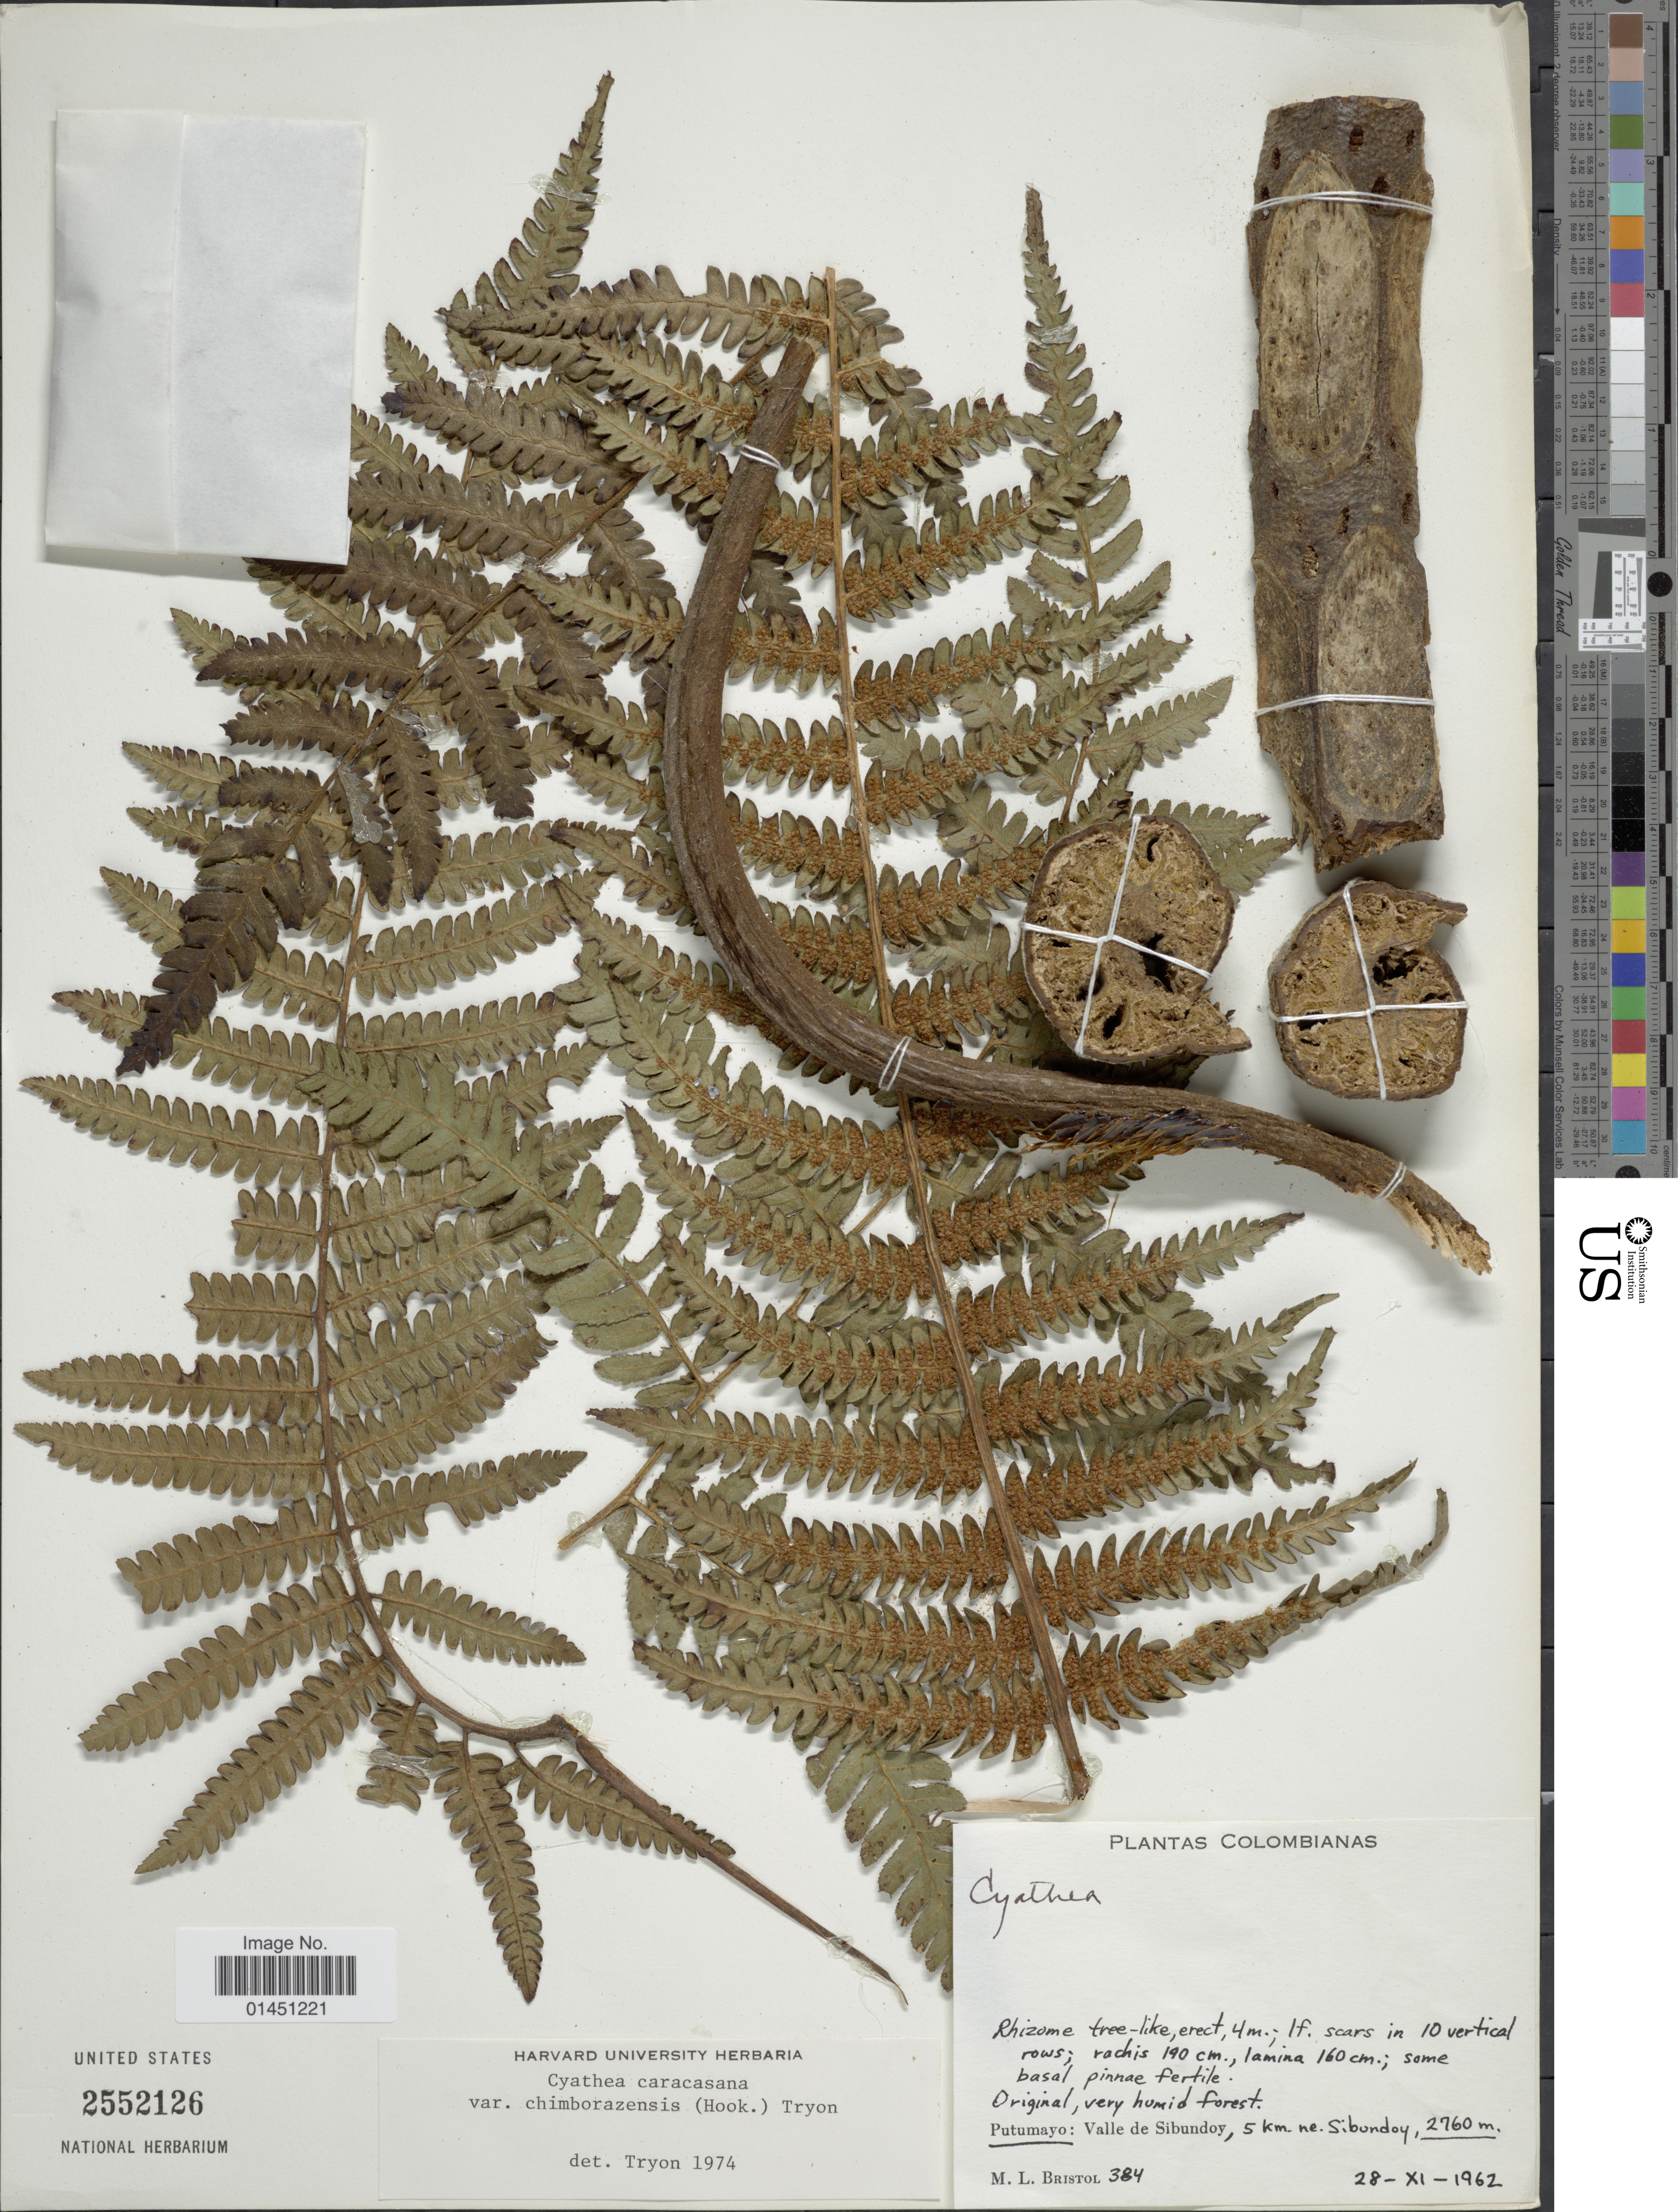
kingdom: Plantae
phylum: Tracheophyta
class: Polypodiopsida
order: Cyatheales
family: Cyatheaceae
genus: Cyathea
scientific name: Cyathea caracasana var. chimborazensis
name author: (Hook.) R.M. Tryon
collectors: M. L. Bristol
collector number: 384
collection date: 1962-11-28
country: Colombia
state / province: Putumayo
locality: Valle de Sibundoy, 5 km ne Sibundoy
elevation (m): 2760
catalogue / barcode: US 2552126